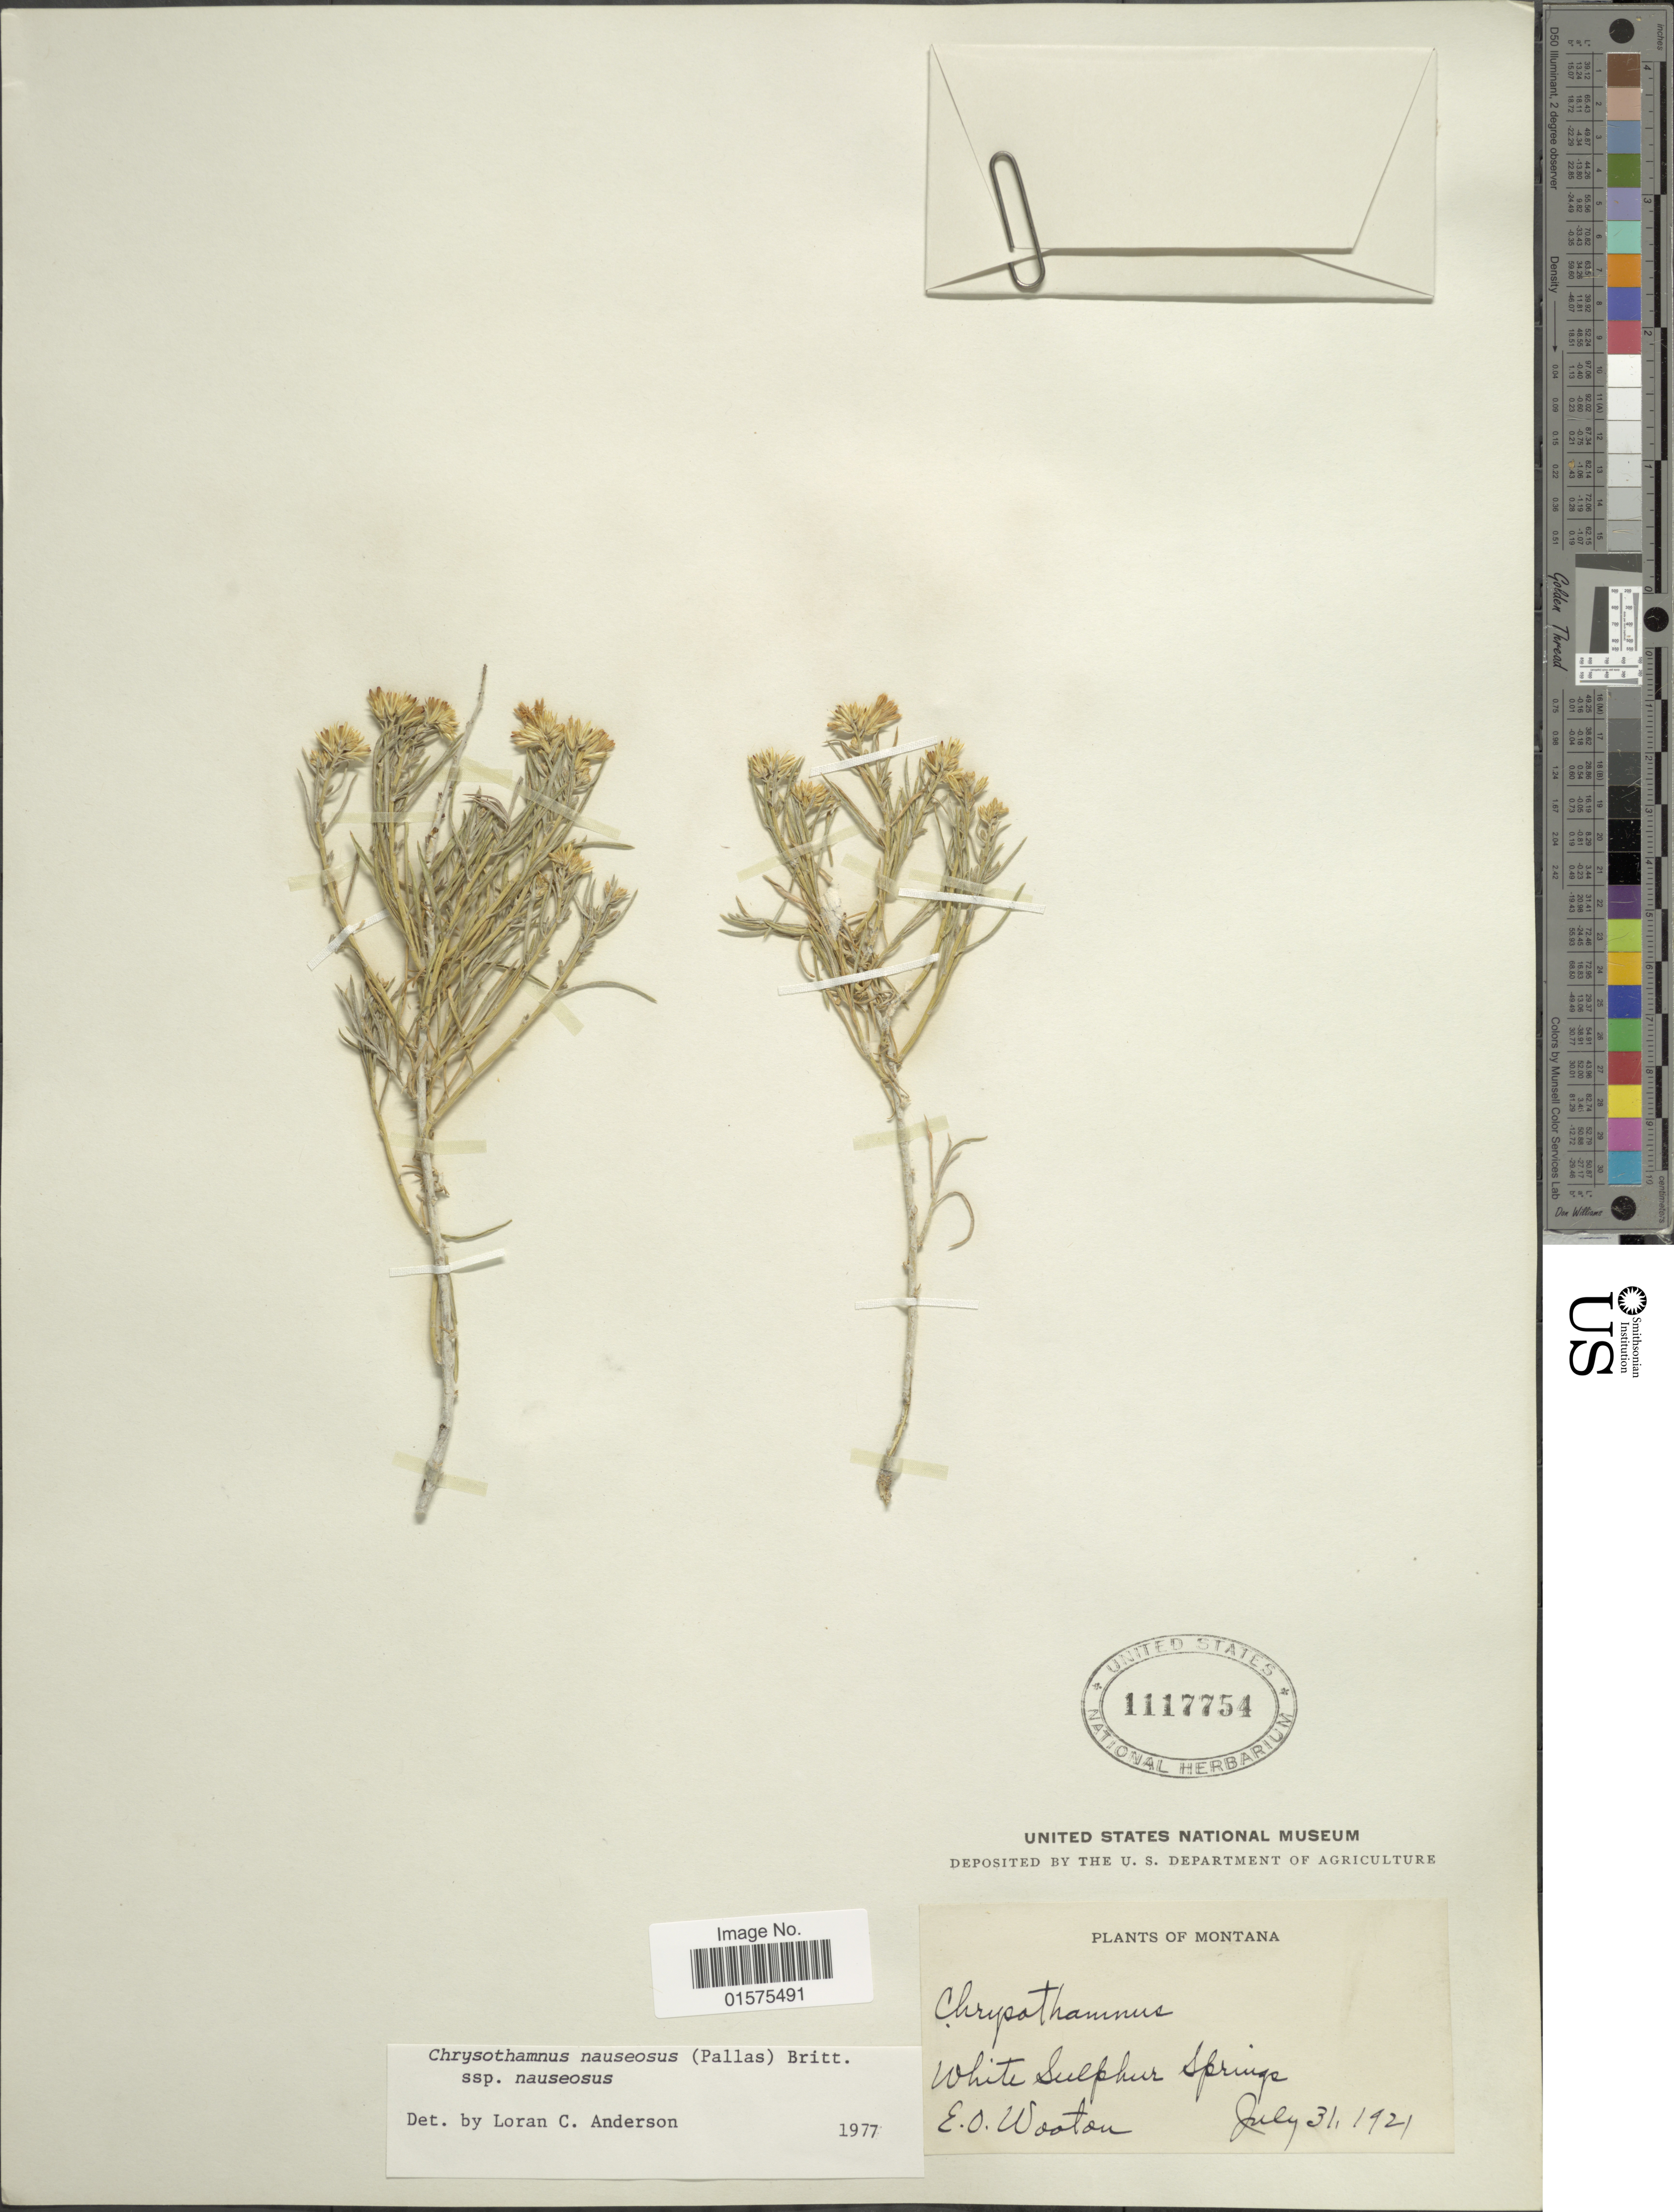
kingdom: Plantae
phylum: Tracheophyta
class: Magnoliopsida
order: Asterales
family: Asteraceae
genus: Ericameria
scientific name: Ericameria nauseosa var. nauseosa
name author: (Pall. ex Pursh) G.L. Nesom & G.I. Baird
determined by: Urbatsch, Lowell E., Curator (LSU), Louisiana State University (UNITED STATES)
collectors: E. O. Wooton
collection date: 1921-07-31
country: United States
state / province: Montana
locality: White Sulphur Springs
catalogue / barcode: US 1117754